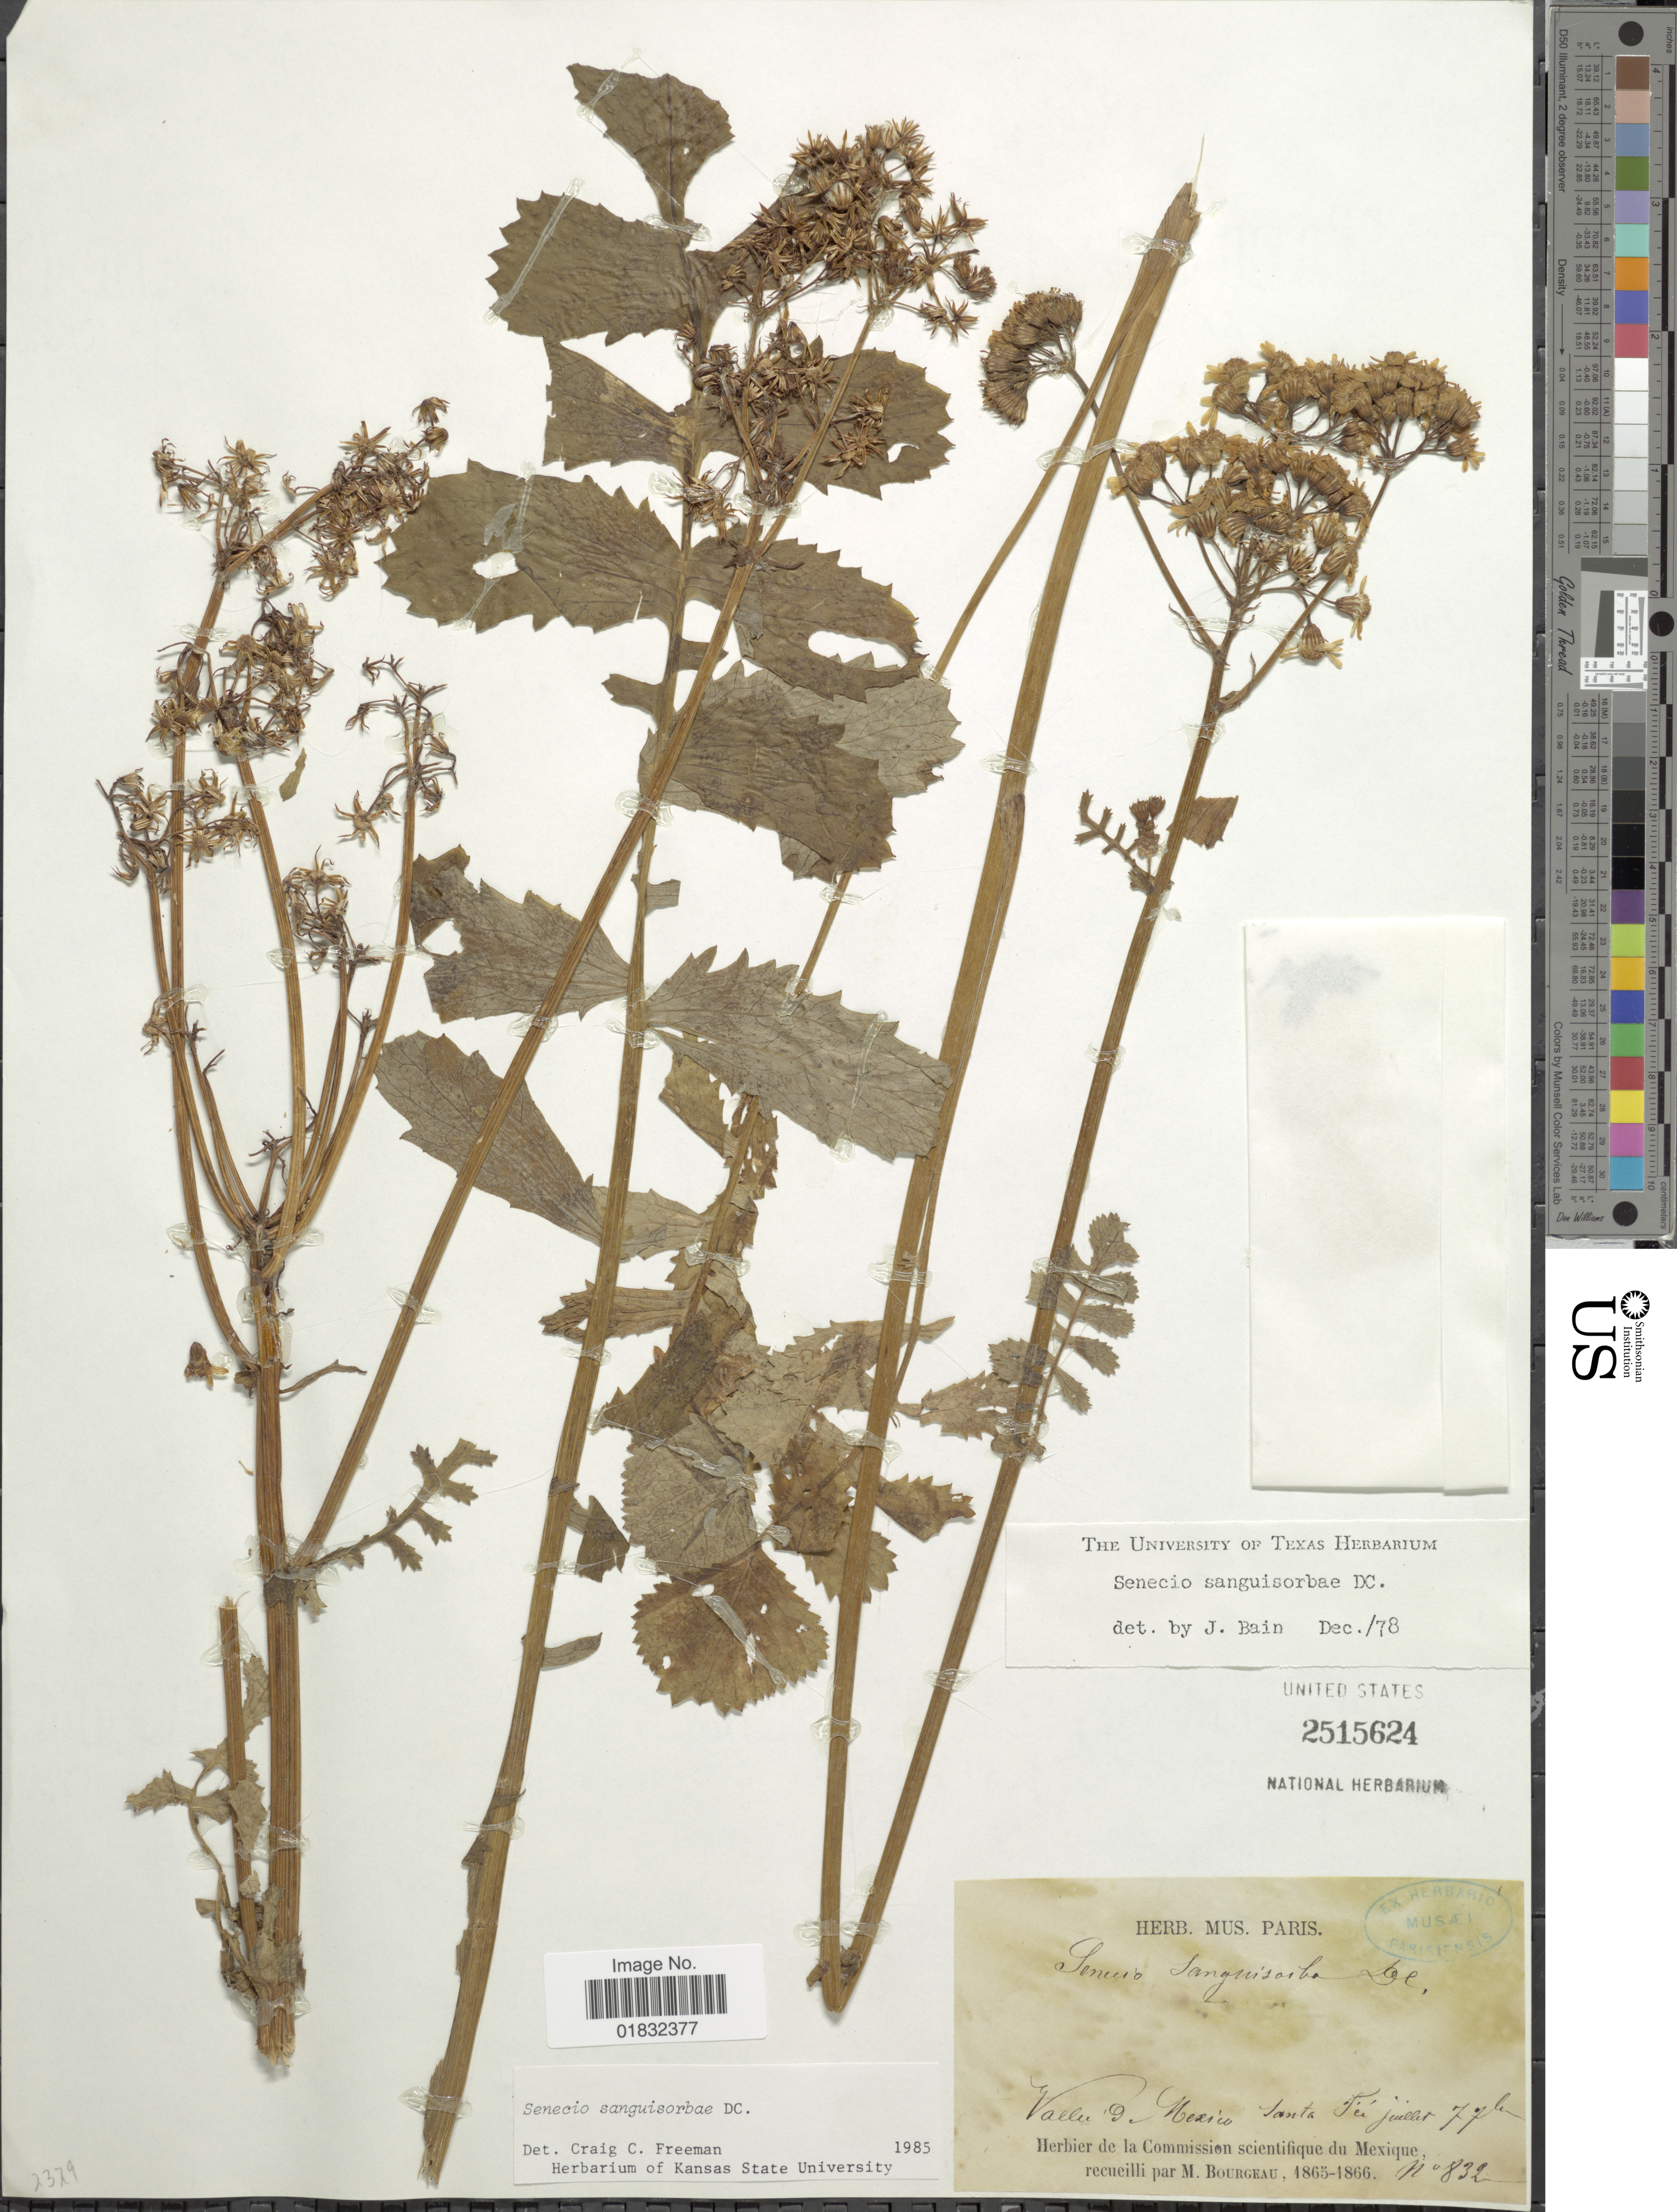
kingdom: Plantae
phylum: Tracheophyta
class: Magnoliopsida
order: Asterales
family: Asteraceae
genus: Packera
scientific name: Packera sanguisorbae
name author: (DC.) C. Jeffrey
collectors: M. Bourgeau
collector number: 832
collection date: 1865-09-07/1866-09-07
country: Mexico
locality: Vallee de Mexico, Santa Fé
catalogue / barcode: US 2515624